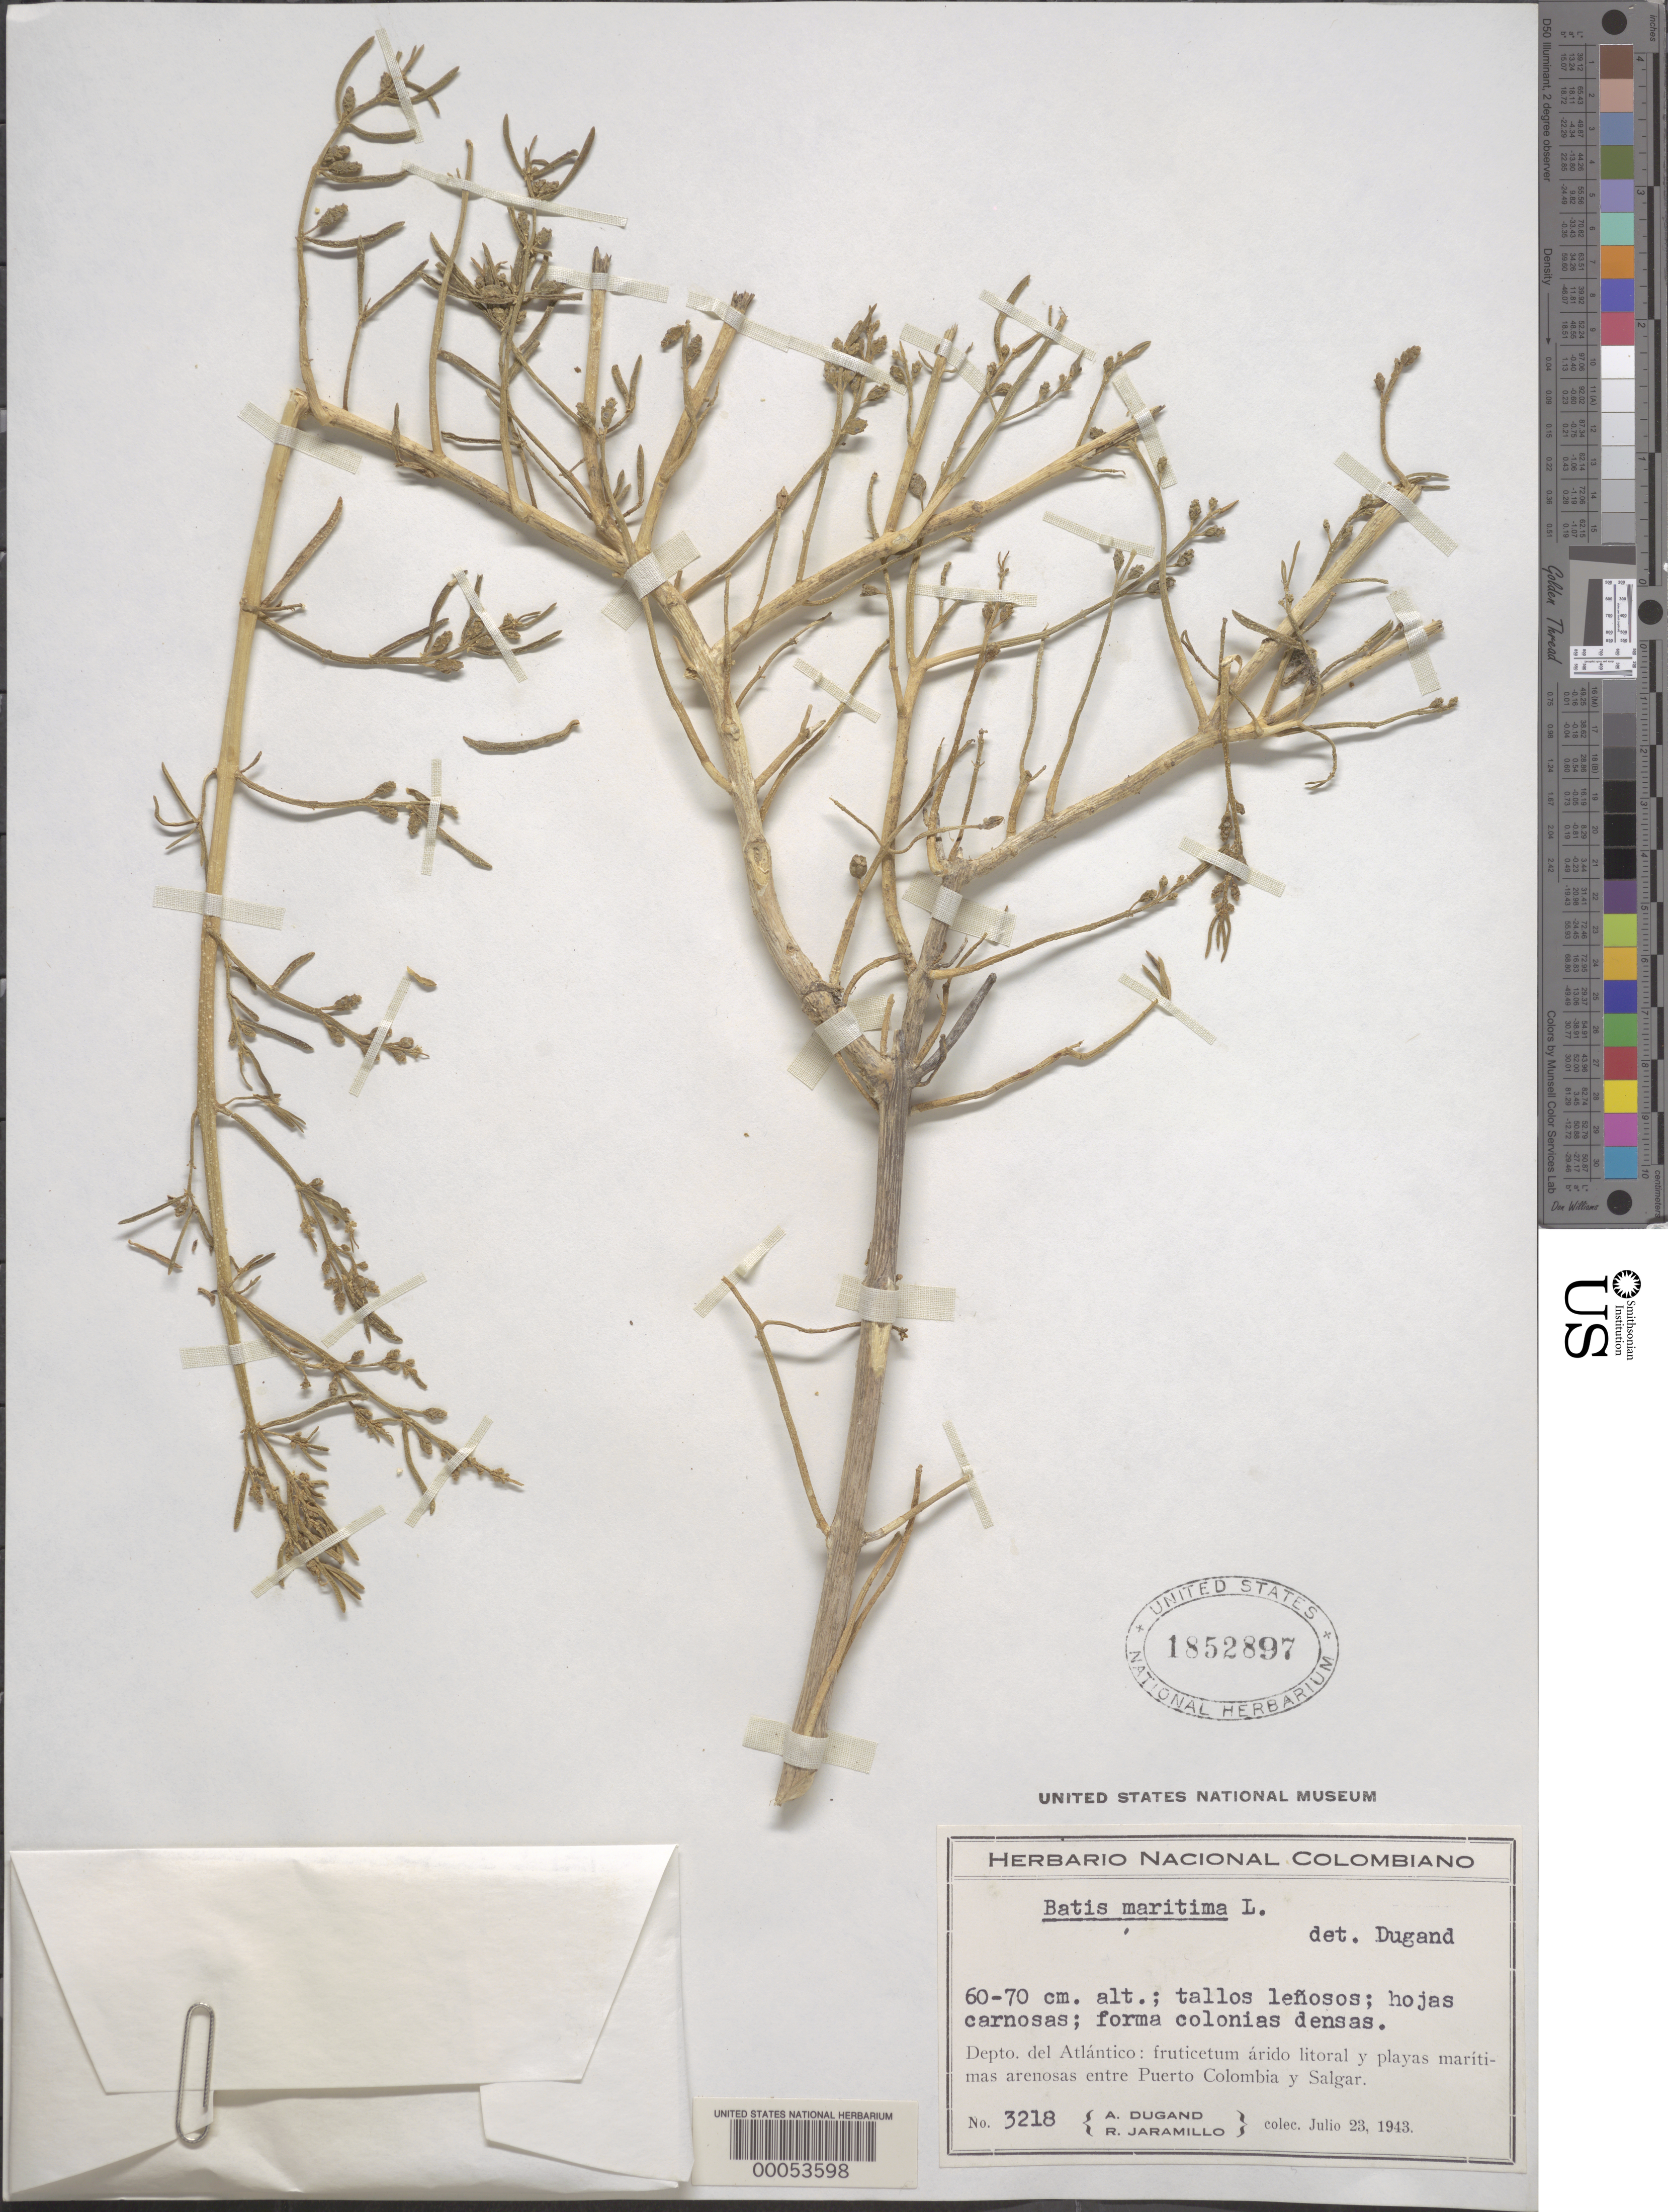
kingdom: Plantae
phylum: Tracheophyta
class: Magnoliopsida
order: Brassicales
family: Bataceae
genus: Batis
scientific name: Batis maritima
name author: L.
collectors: A. Dugand G. & R. Jaramillo M.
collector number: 3218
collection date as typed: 23 Jul 1943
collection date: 1943-07-23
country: Colombia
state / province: Atlántico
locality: Puerto Colombia y Salgar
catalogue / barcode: US 1852897